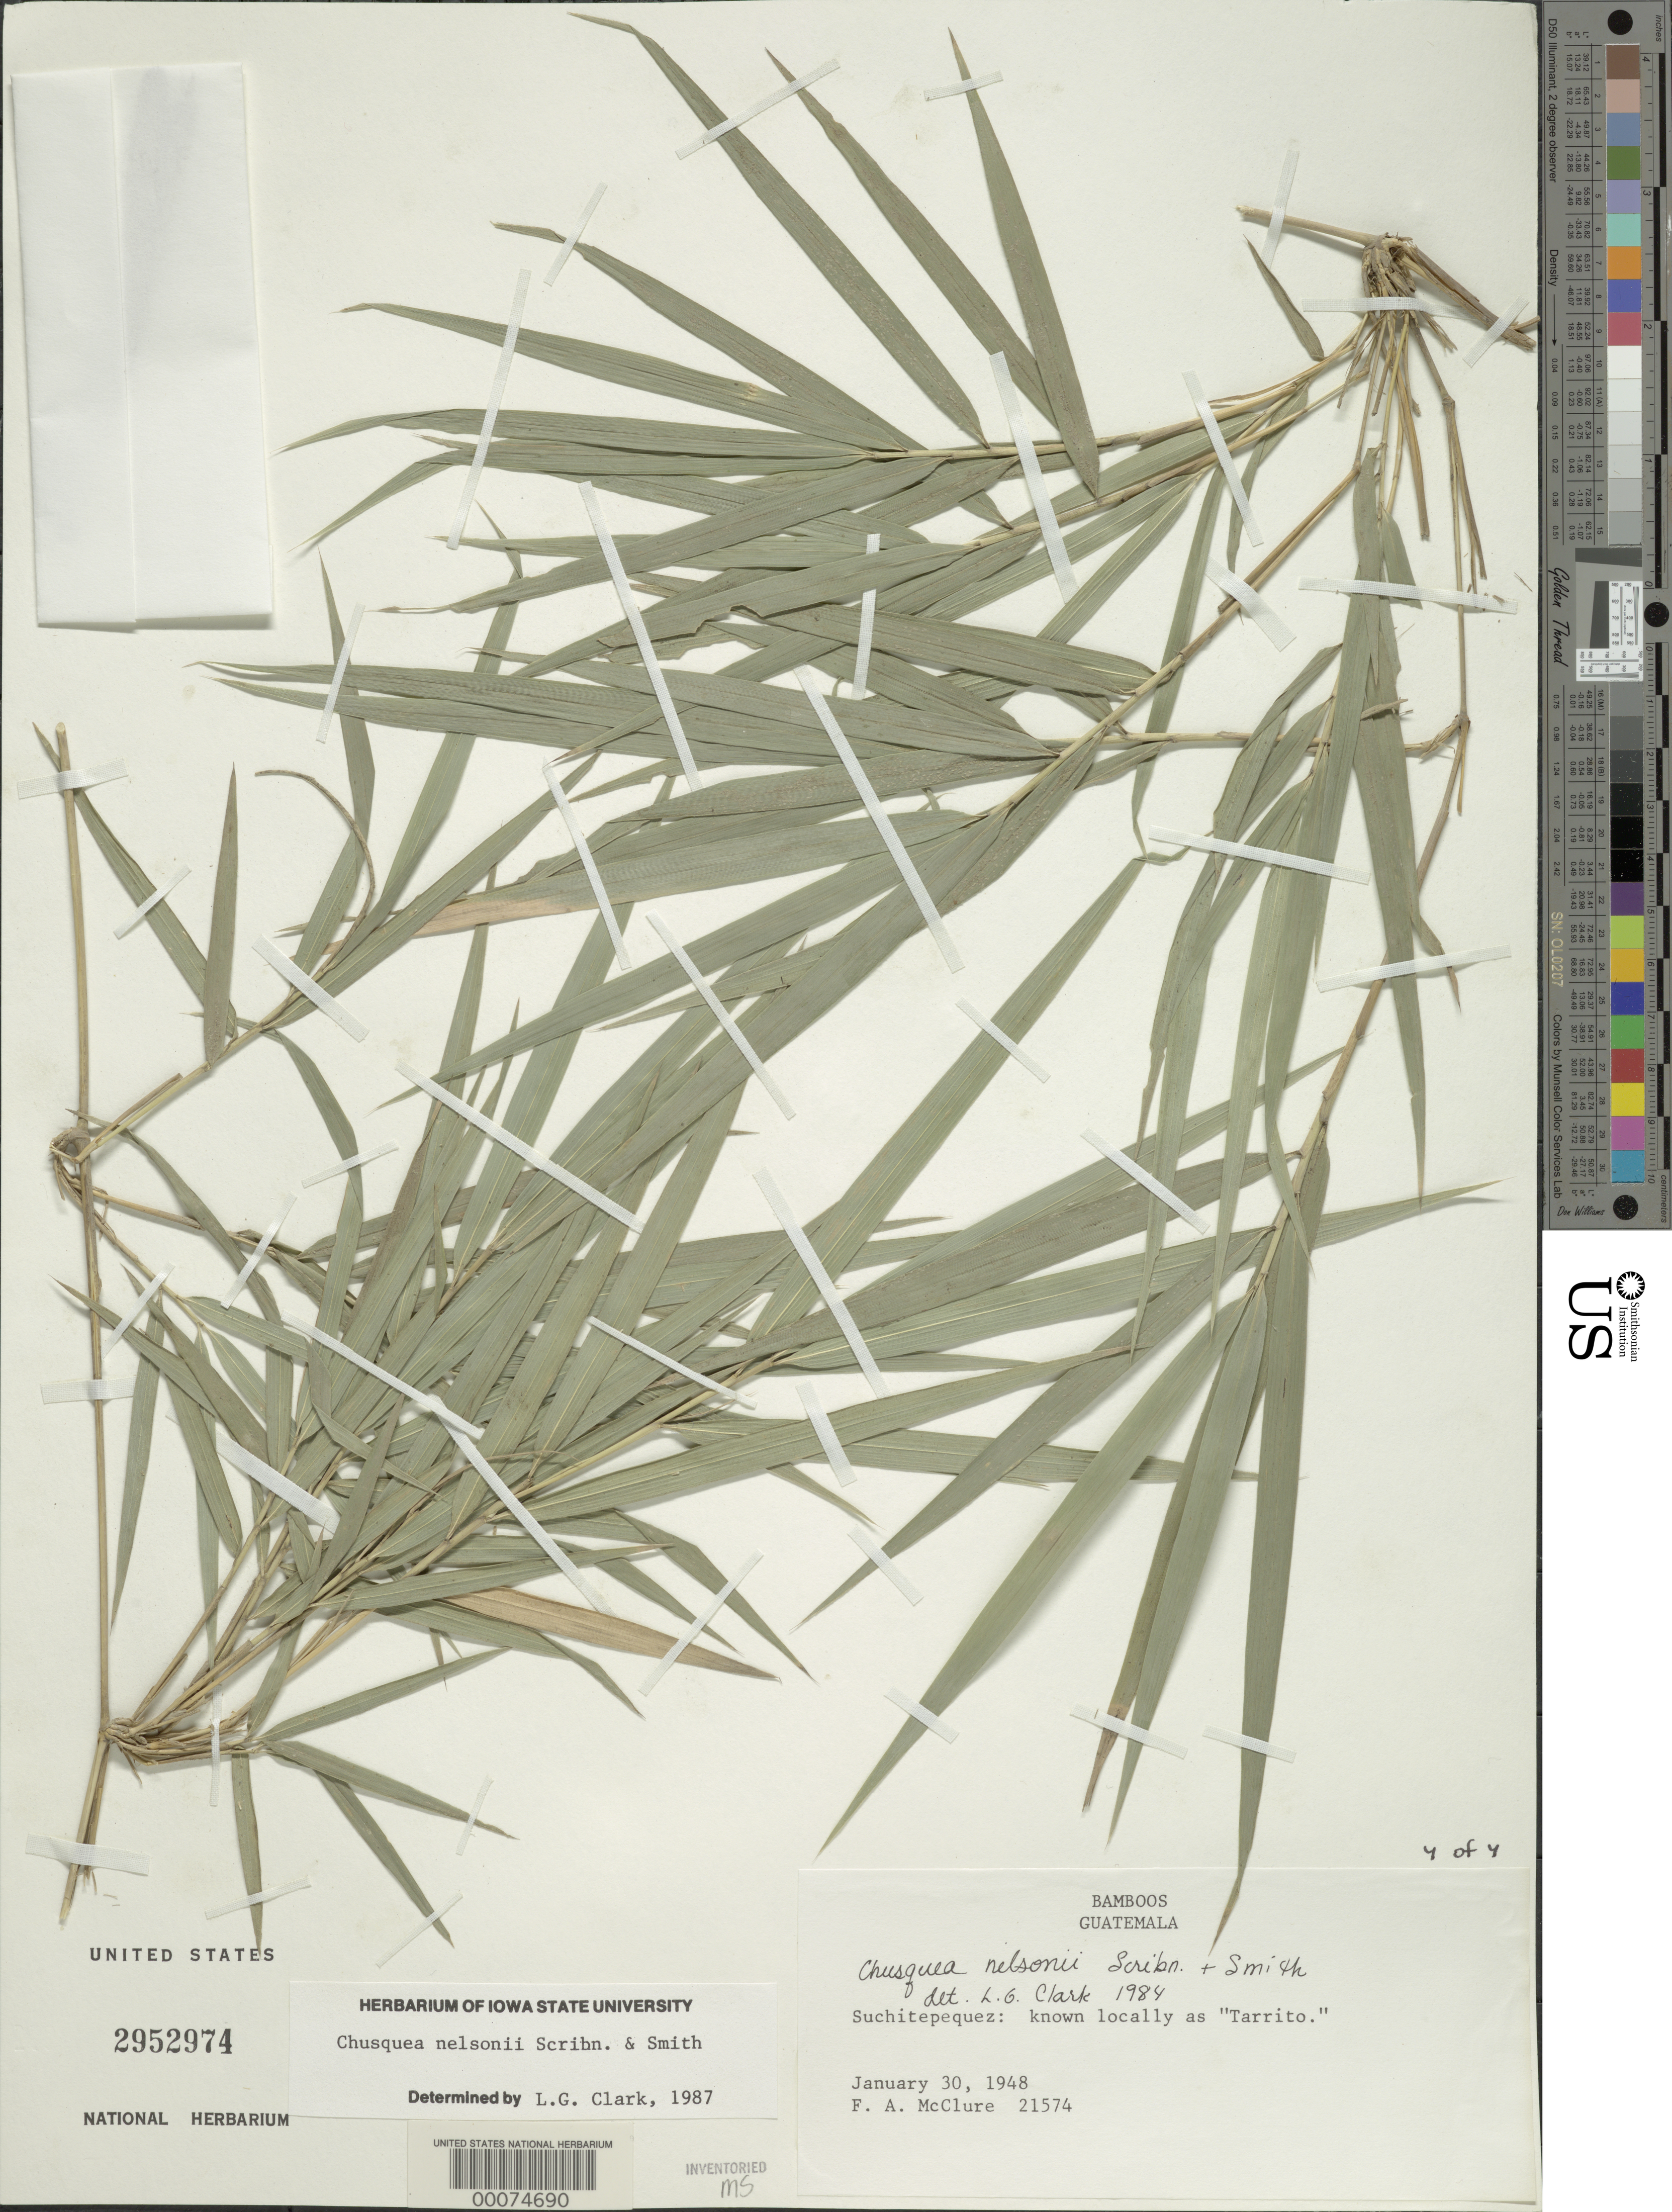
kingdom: Plantae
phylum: Tracheophyta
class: Liliopsida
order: Poales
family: Poaceae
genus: Chusquea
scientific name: Chusquea nelsonii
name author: Scribn. & J.G. Sm.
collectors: F. A. McClure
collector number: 21574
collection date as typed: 30 Jan 1948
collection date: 1948-01-30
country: Guatemala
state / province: Suchitepéquez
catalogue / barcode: US 2952974